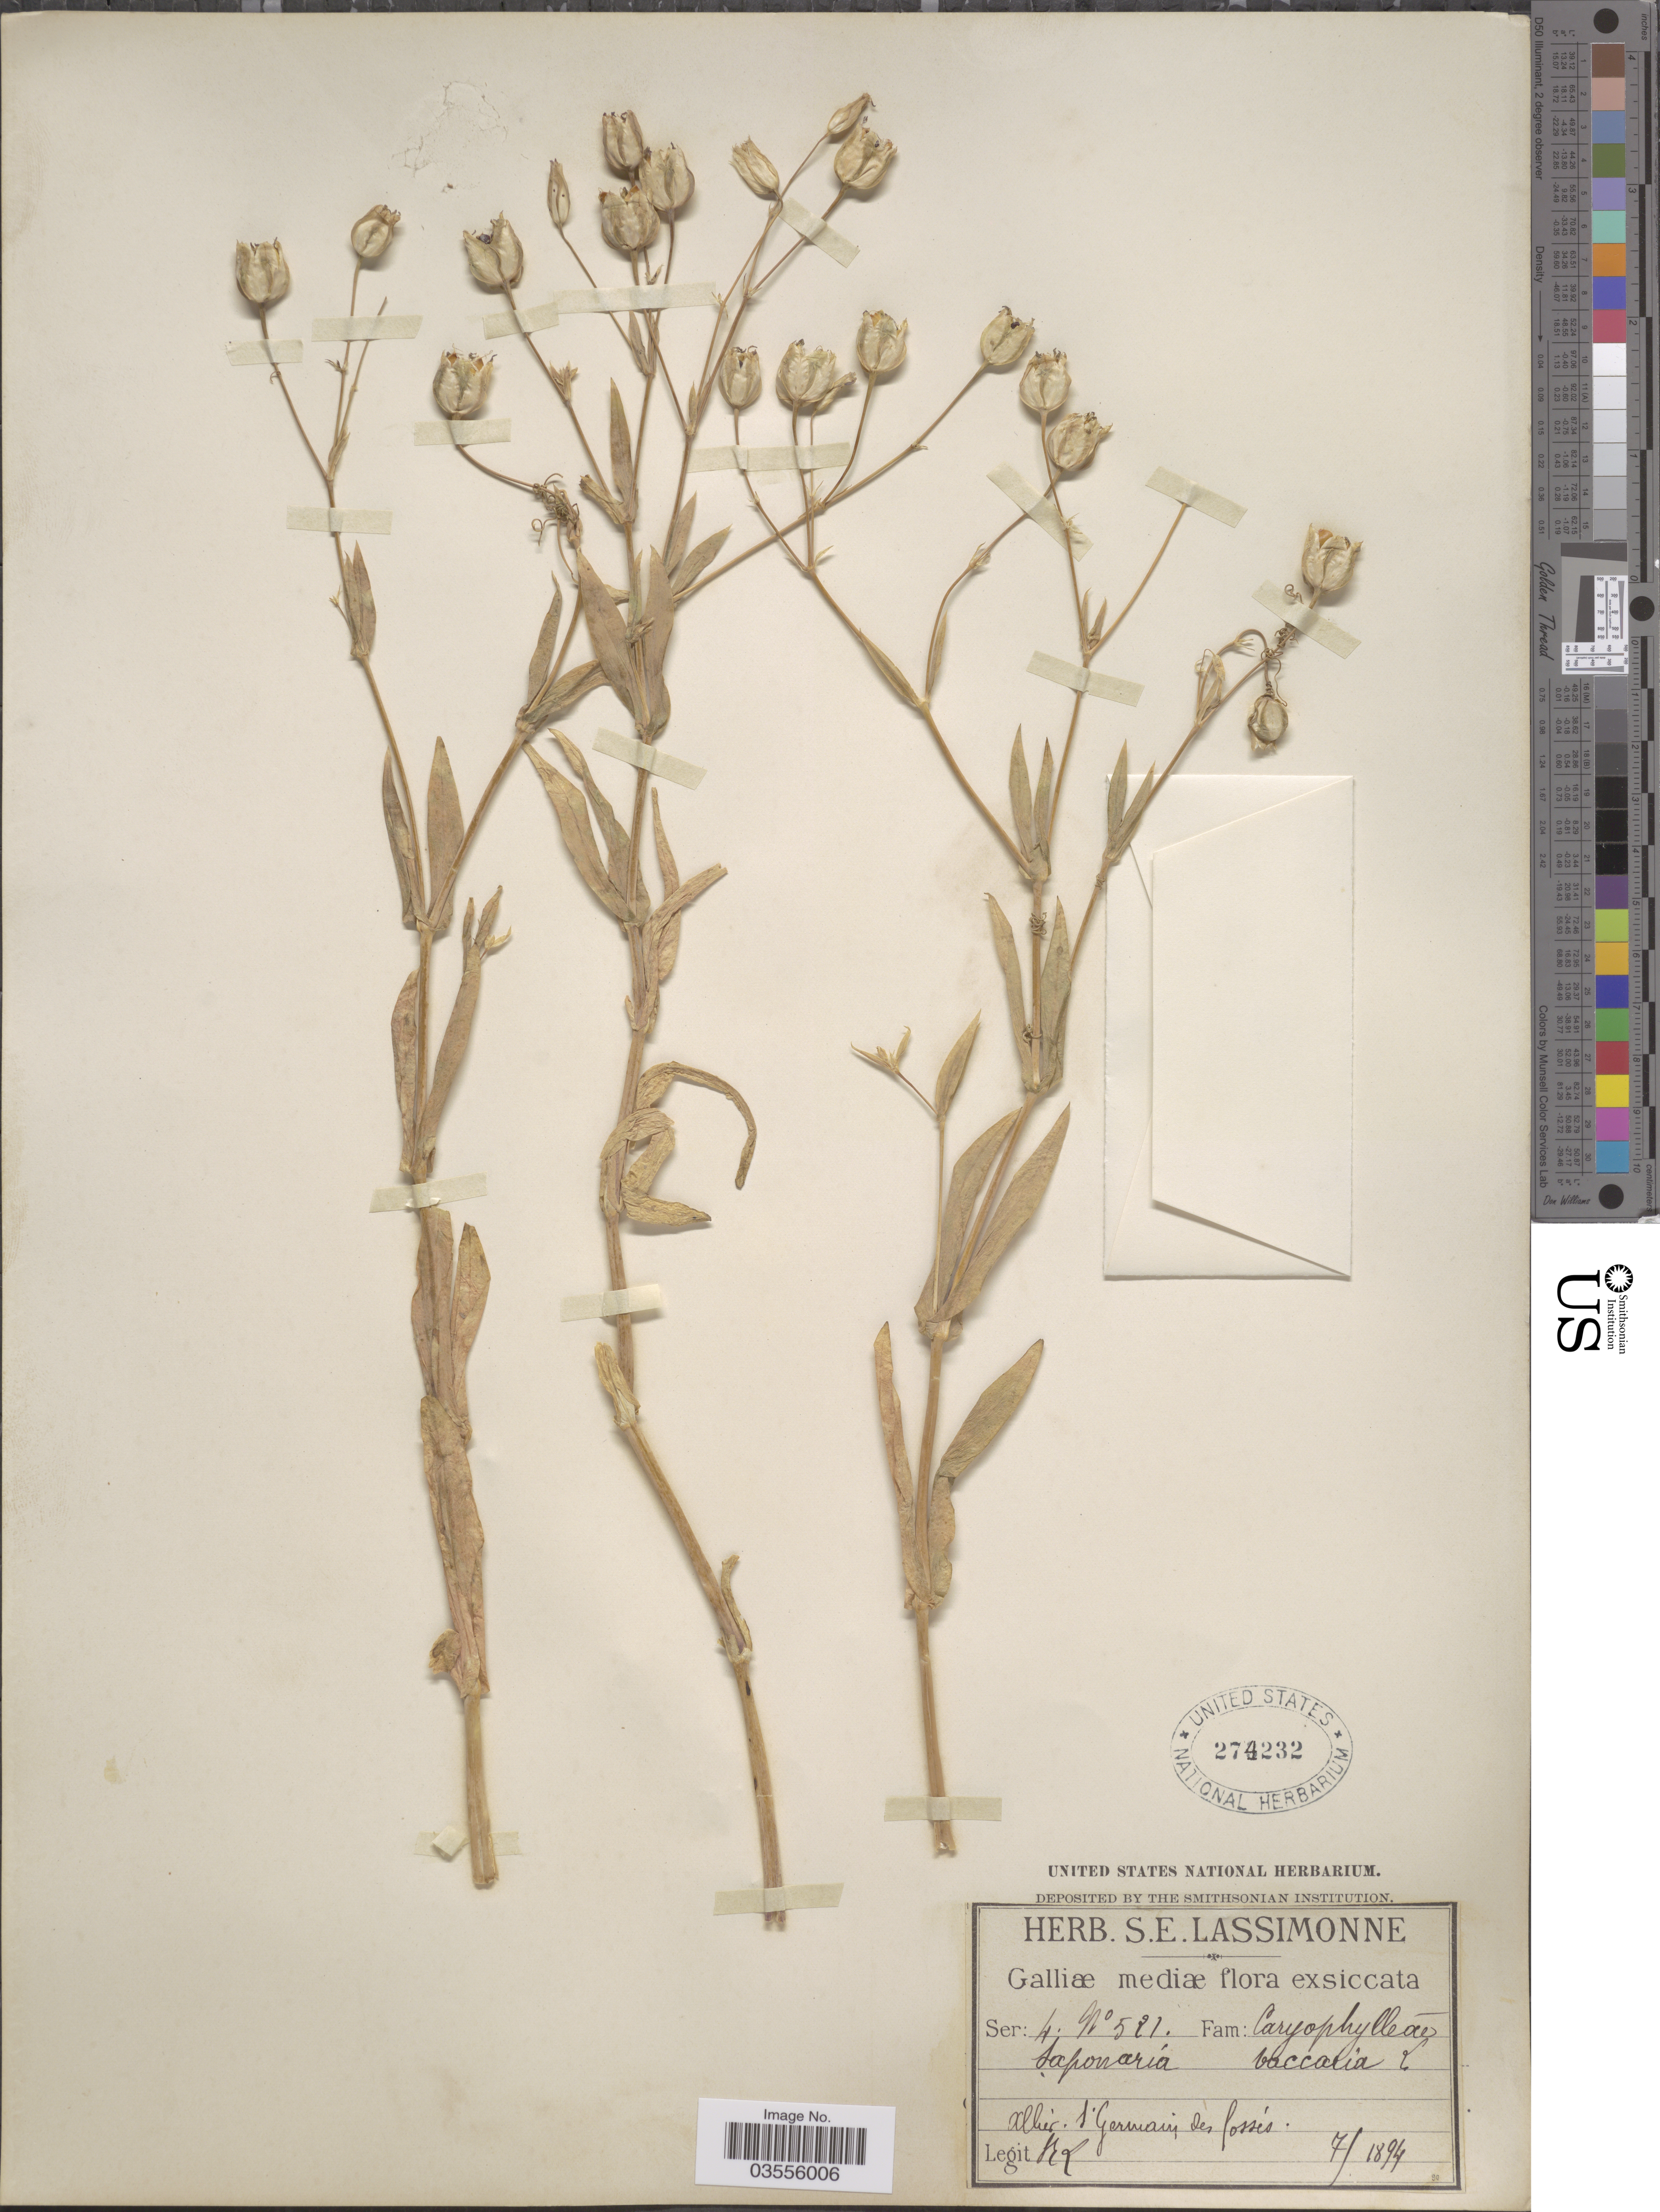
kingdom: Plantae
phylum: Tracheophyta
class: Magnoliopsida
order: Caryophyllales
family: Caryophyllaceae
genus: Gypsophila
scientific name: Gypsophila vaccaria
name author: (L.) Sm.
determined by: Strong, M. T., (US), Smithsonian Institution - National Museum of Natural History (UNITED STATES)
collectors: S. Lassimonne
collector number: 521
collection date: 1894-07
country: France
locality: Galliæ mediæ. Allier-d'Germain des fossés.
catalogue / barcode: US 274232